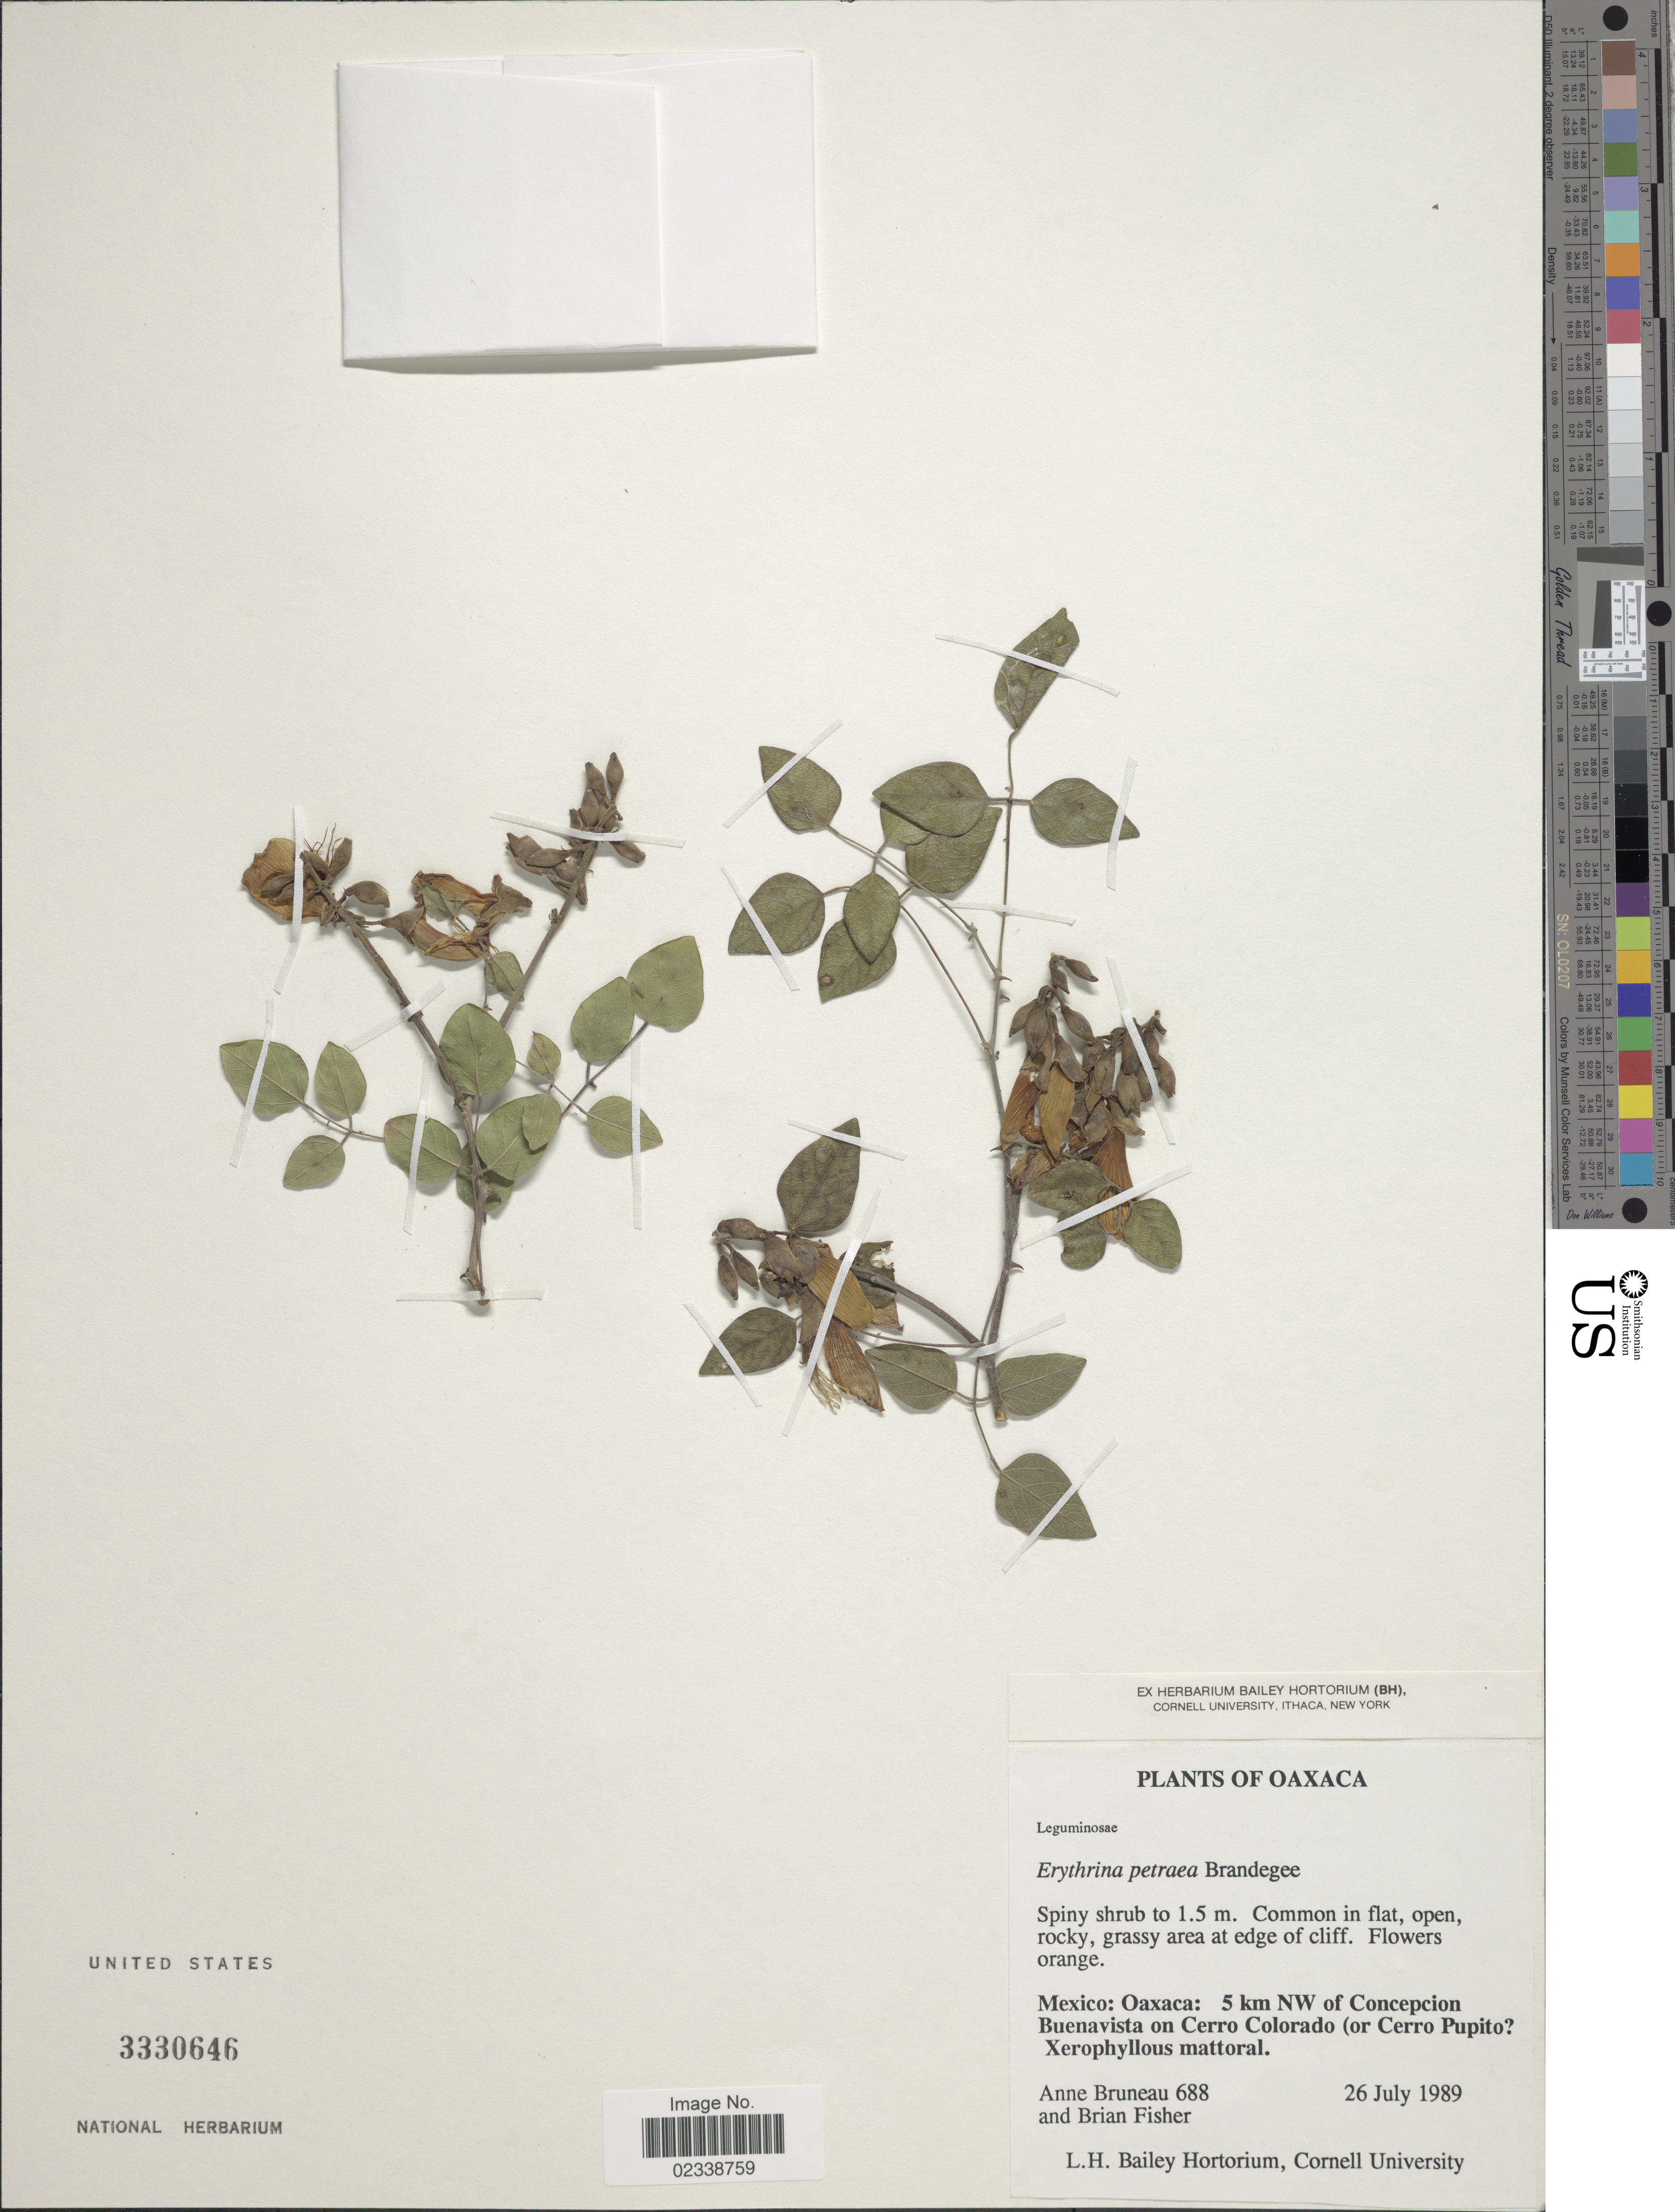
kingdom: Plantae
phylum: Tracheophyta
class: Magnoliopsida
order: Fabales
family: Fabaceae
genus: Erythrina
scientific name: Erythrina petraea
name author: Brandegee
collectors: A. Bruneau & B. Fisher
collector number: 688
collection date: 1989-07-26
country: Mexico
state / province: Oaxaca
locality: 5 km NW of Concepcion Buenavista on Cerro Colorado (or Cerro Pupito)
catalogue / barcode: US 3330646